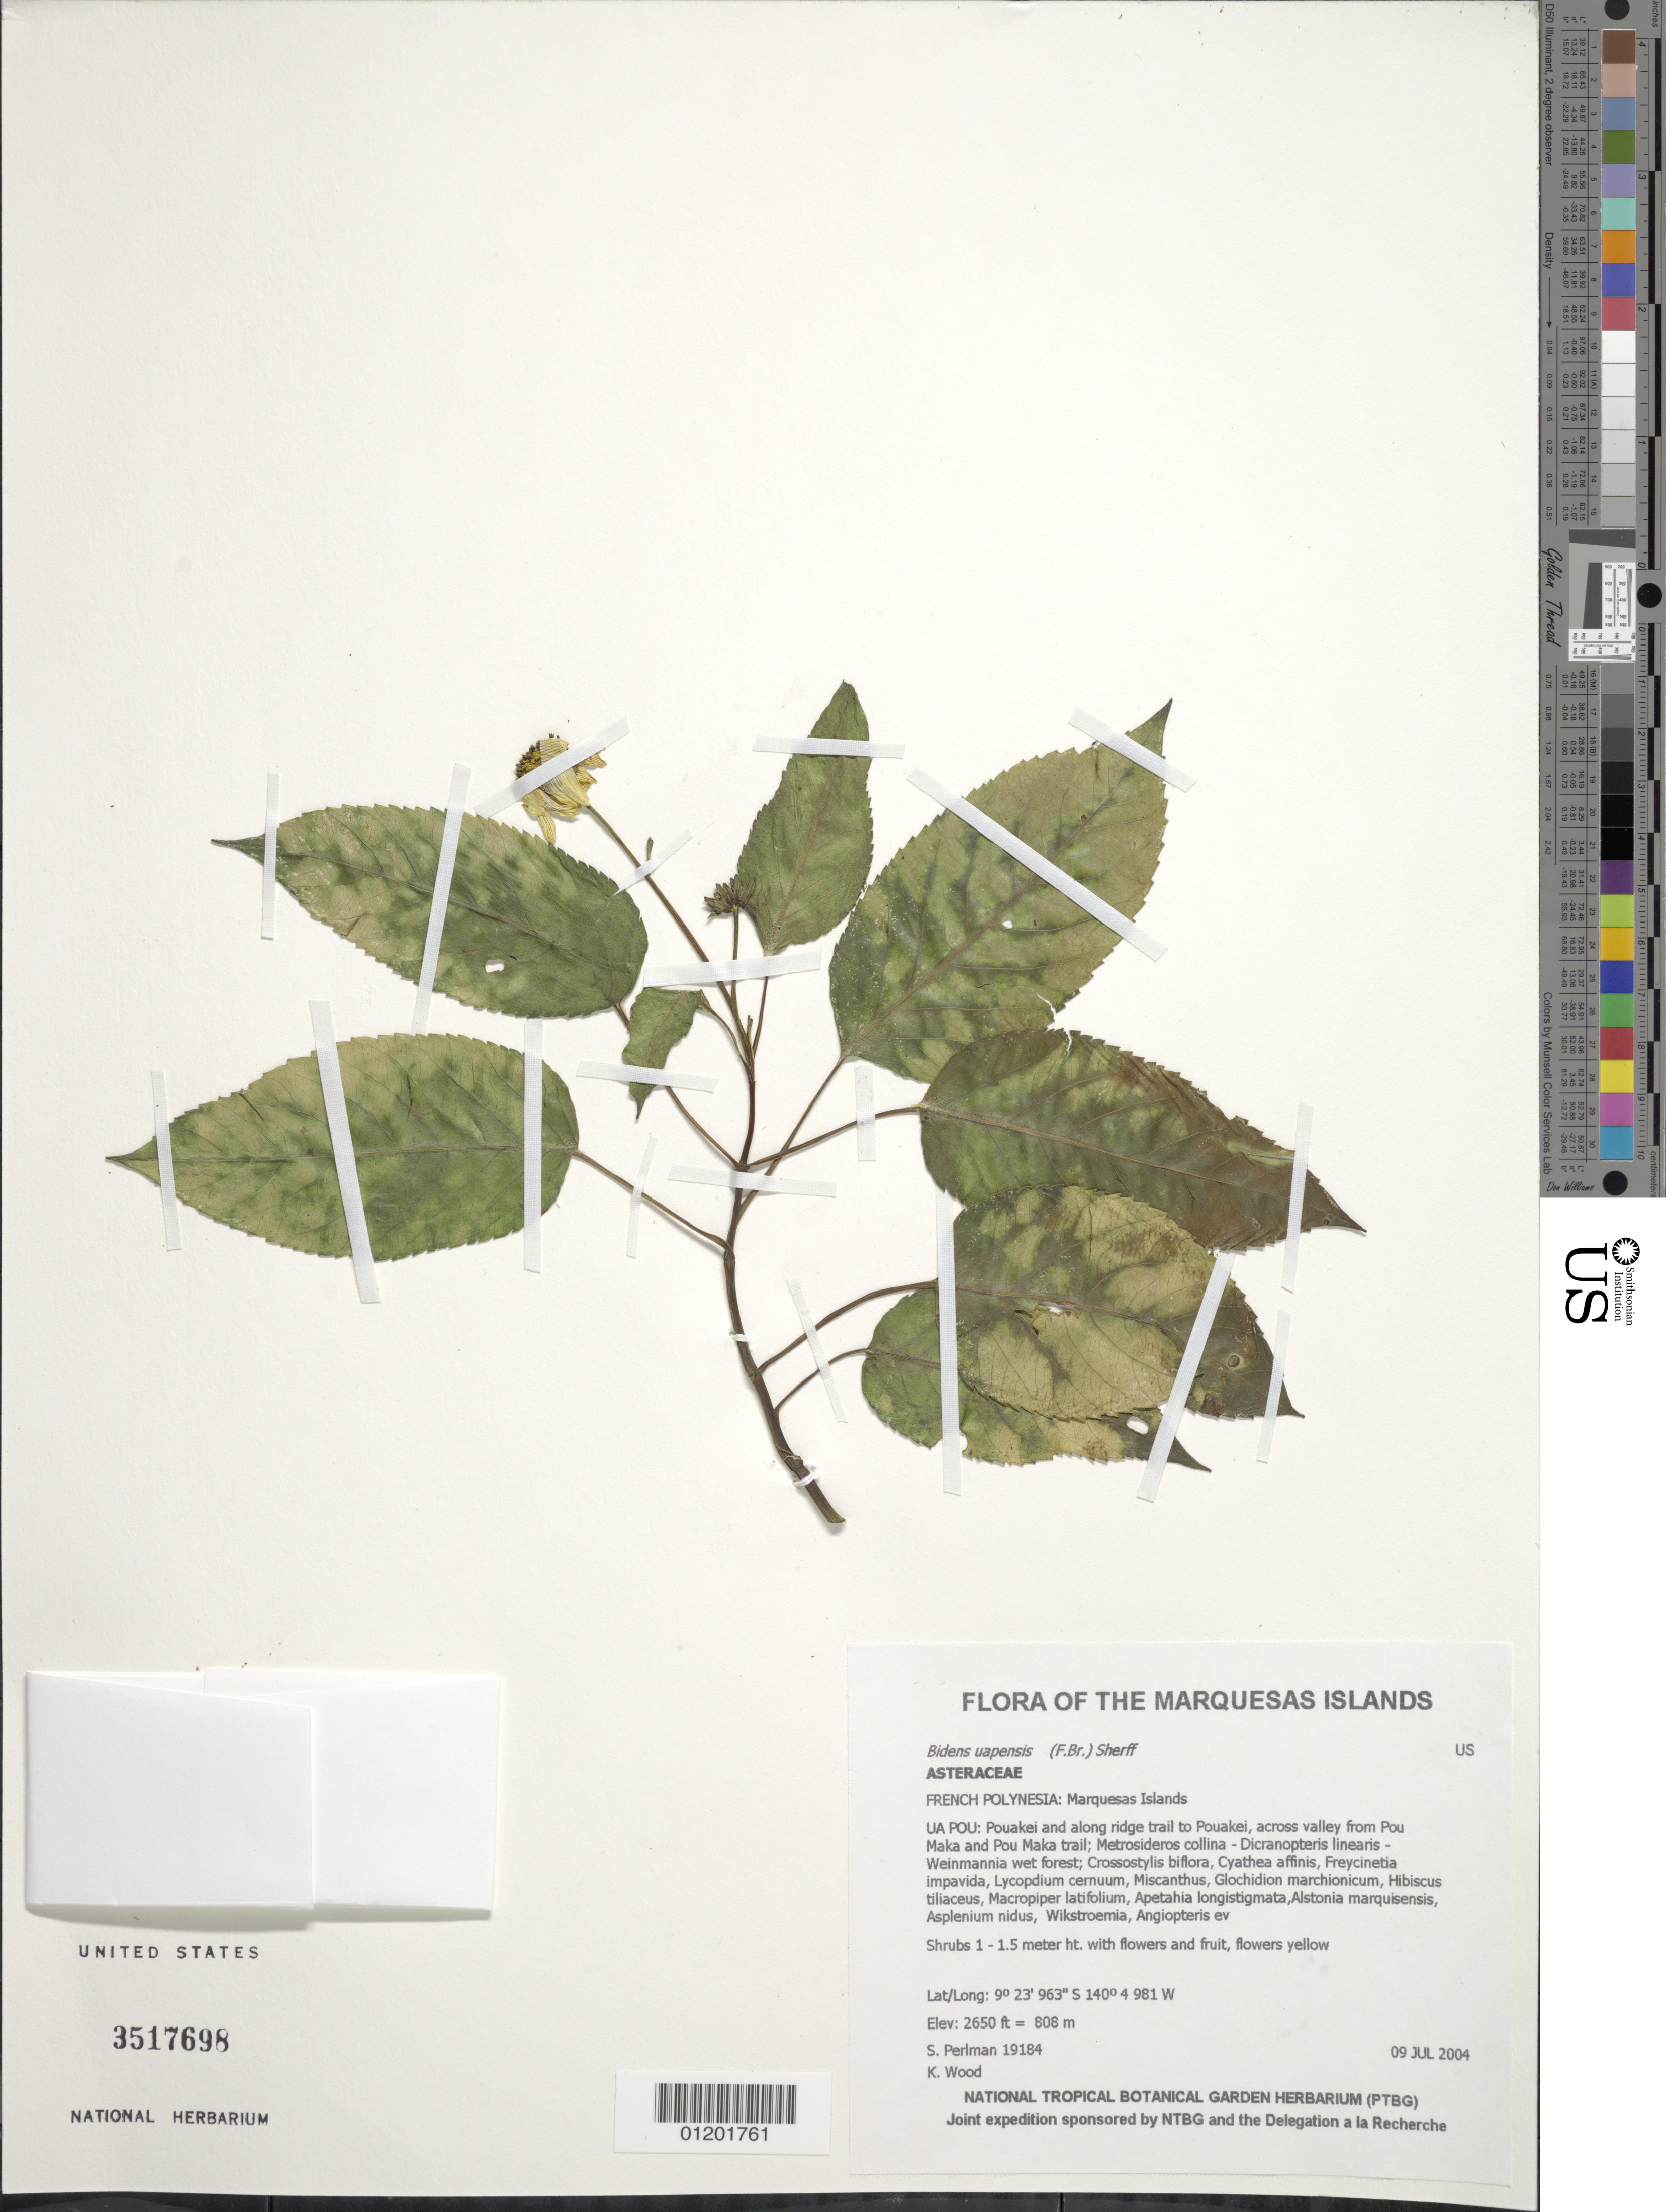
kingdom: Plantae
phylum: Tracheophyta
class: Magnoliopsida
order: Asterales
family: Asteraceae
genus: Bidens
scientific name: Bidens uapensis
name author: (F. Br.) Sherff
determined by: Wagner, W. L., (BOT), Smithsonian Institution - National Museum of Natural History (UNITED STATES)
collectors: S. P. Perlman & K. R. Wood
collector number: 19184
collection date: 2004-07-09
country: French Polynesia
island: Ua Pou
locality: Pouakei and along ridge trail to Pouakei, across valley from Pou Maka and Pou Maka trail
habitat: Metrosideros collina - Dicranopteris linearis - Weinmannia wet forest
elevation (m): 808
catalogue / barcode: US 3517698